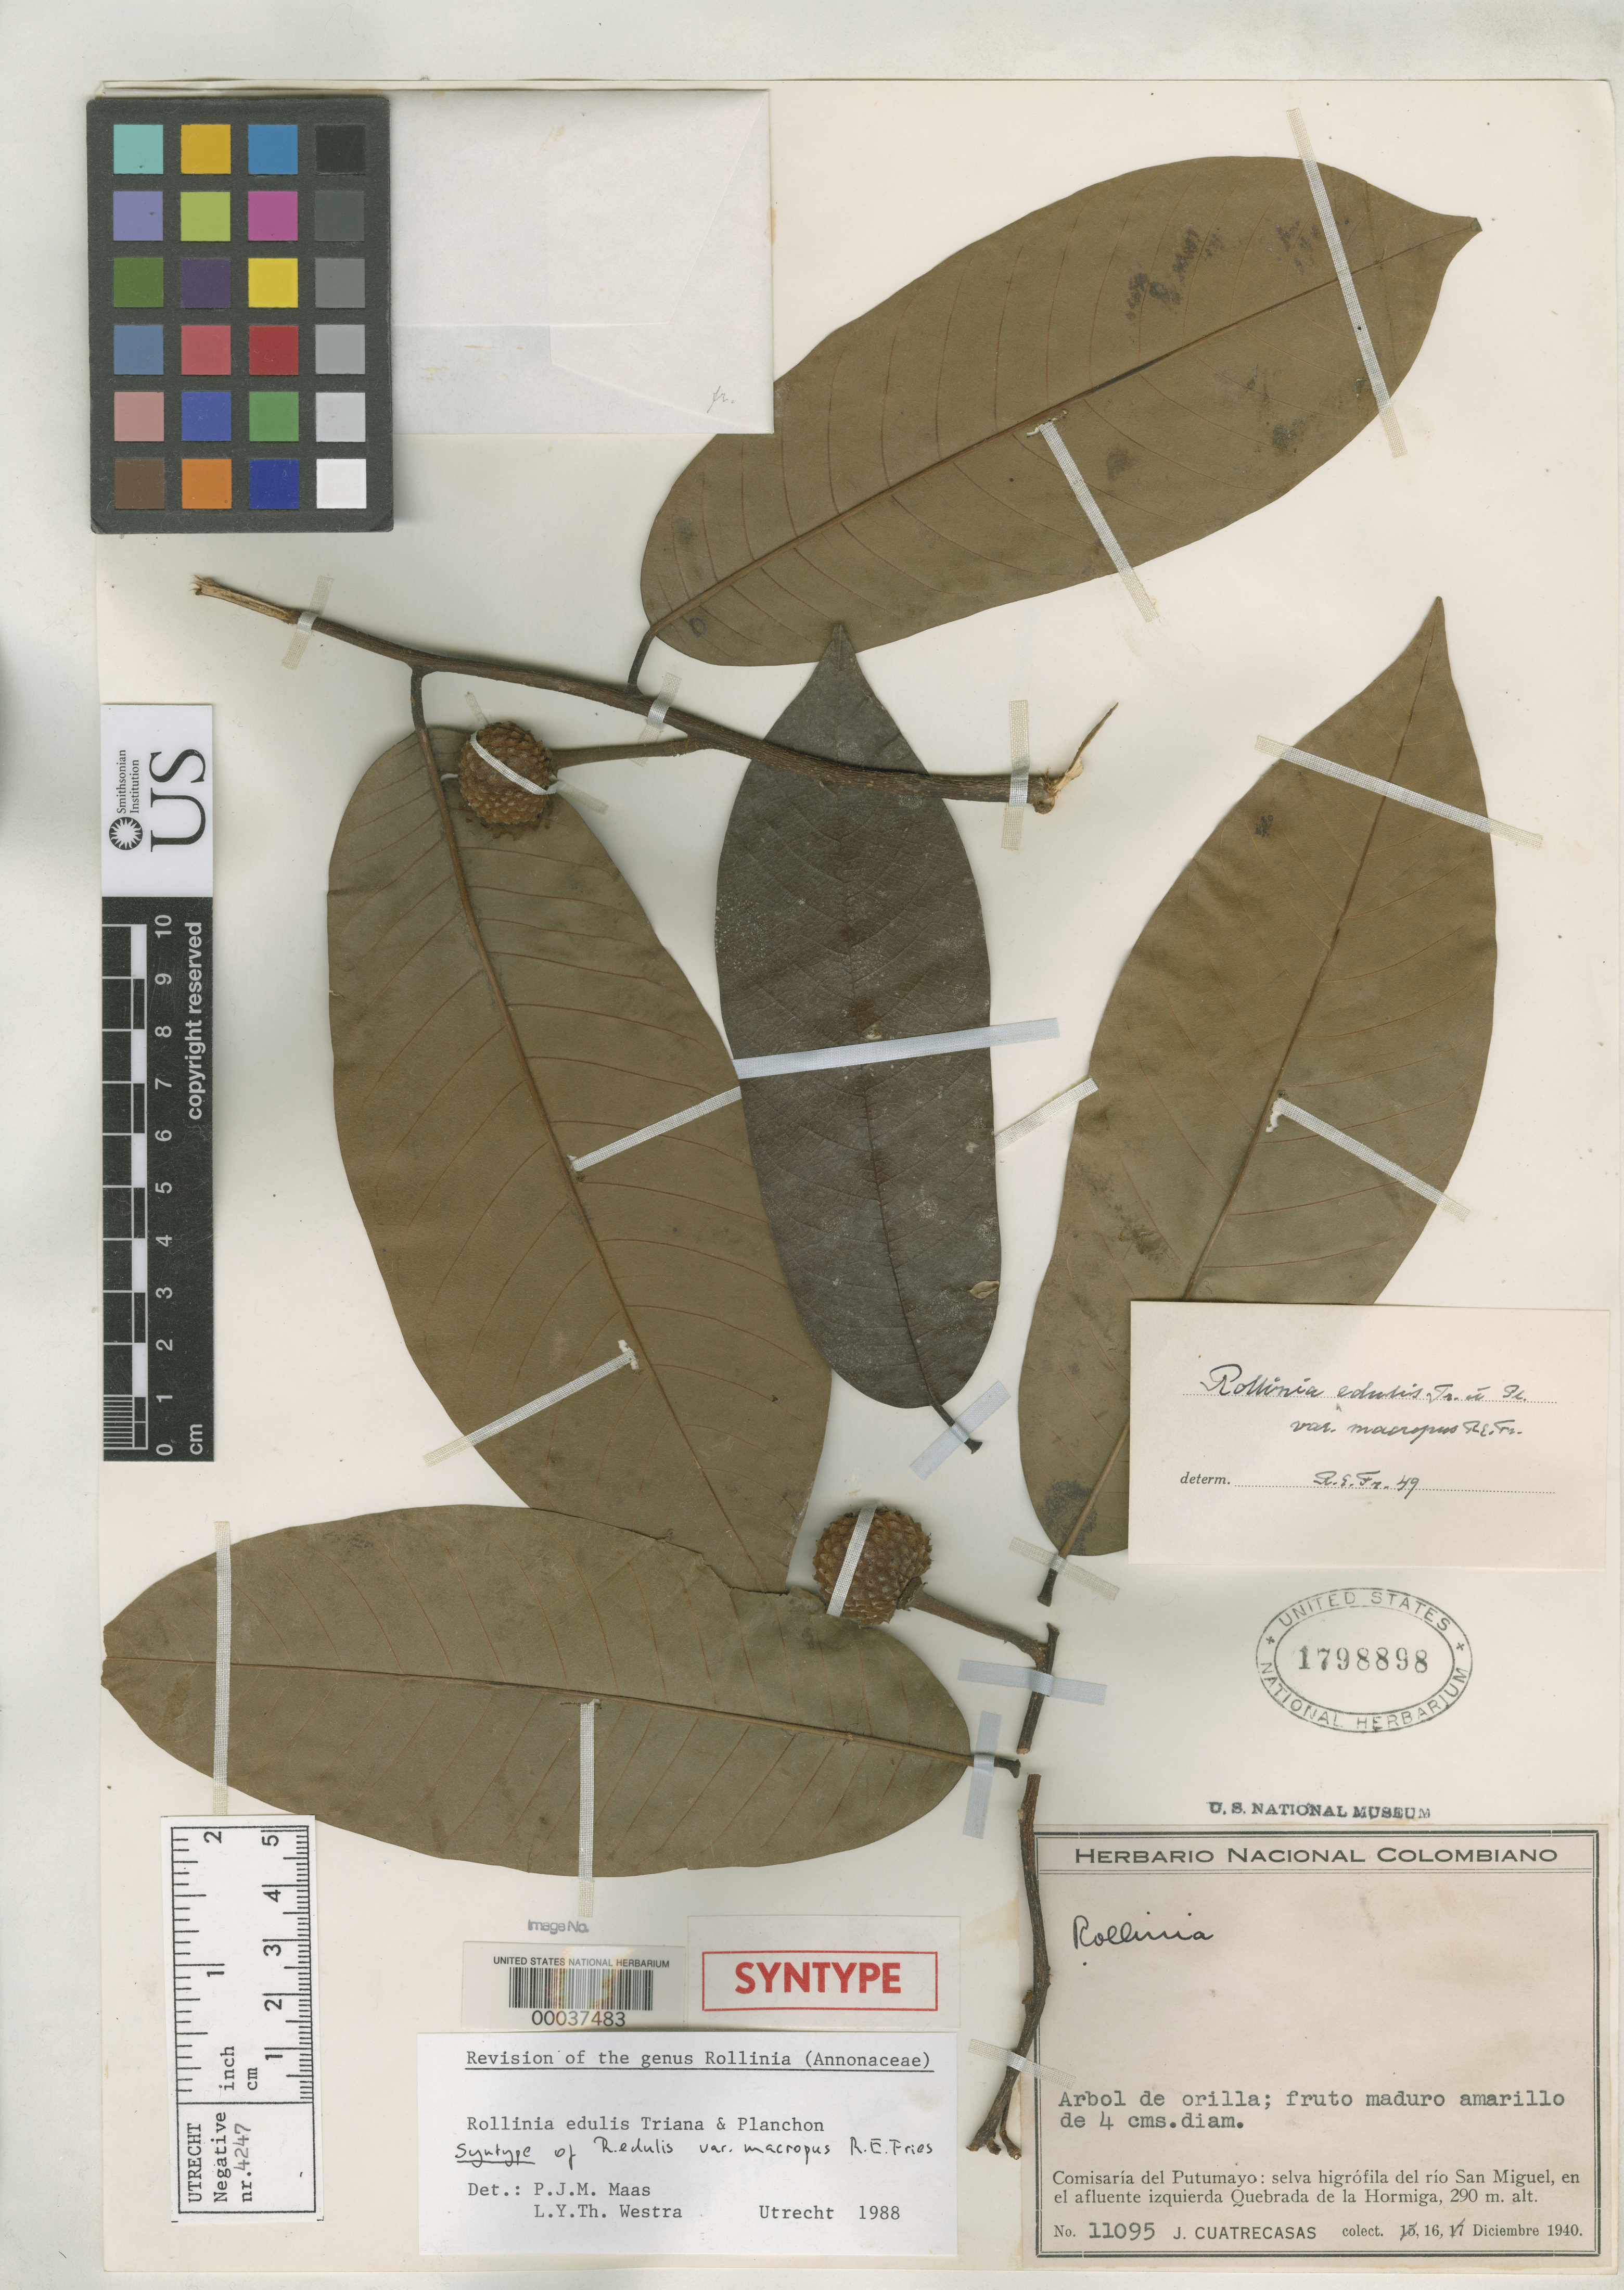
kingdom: Plantae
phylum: Tracheophyta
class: Magnoliopsida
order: Magnoliales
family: Annonaceae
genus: Rollinia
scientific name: Rollinia edulis var. macropus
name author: R.E. Fr.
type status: Syntype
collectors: J. Cuatrecasas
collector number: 11095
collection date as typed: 16 Dec 1940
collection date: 1940-12-16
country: Colombia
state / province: Putumayo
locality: Rio Sal Miguel, Quebrada de Lahormiga.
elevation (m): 290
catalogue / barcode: US 1798898